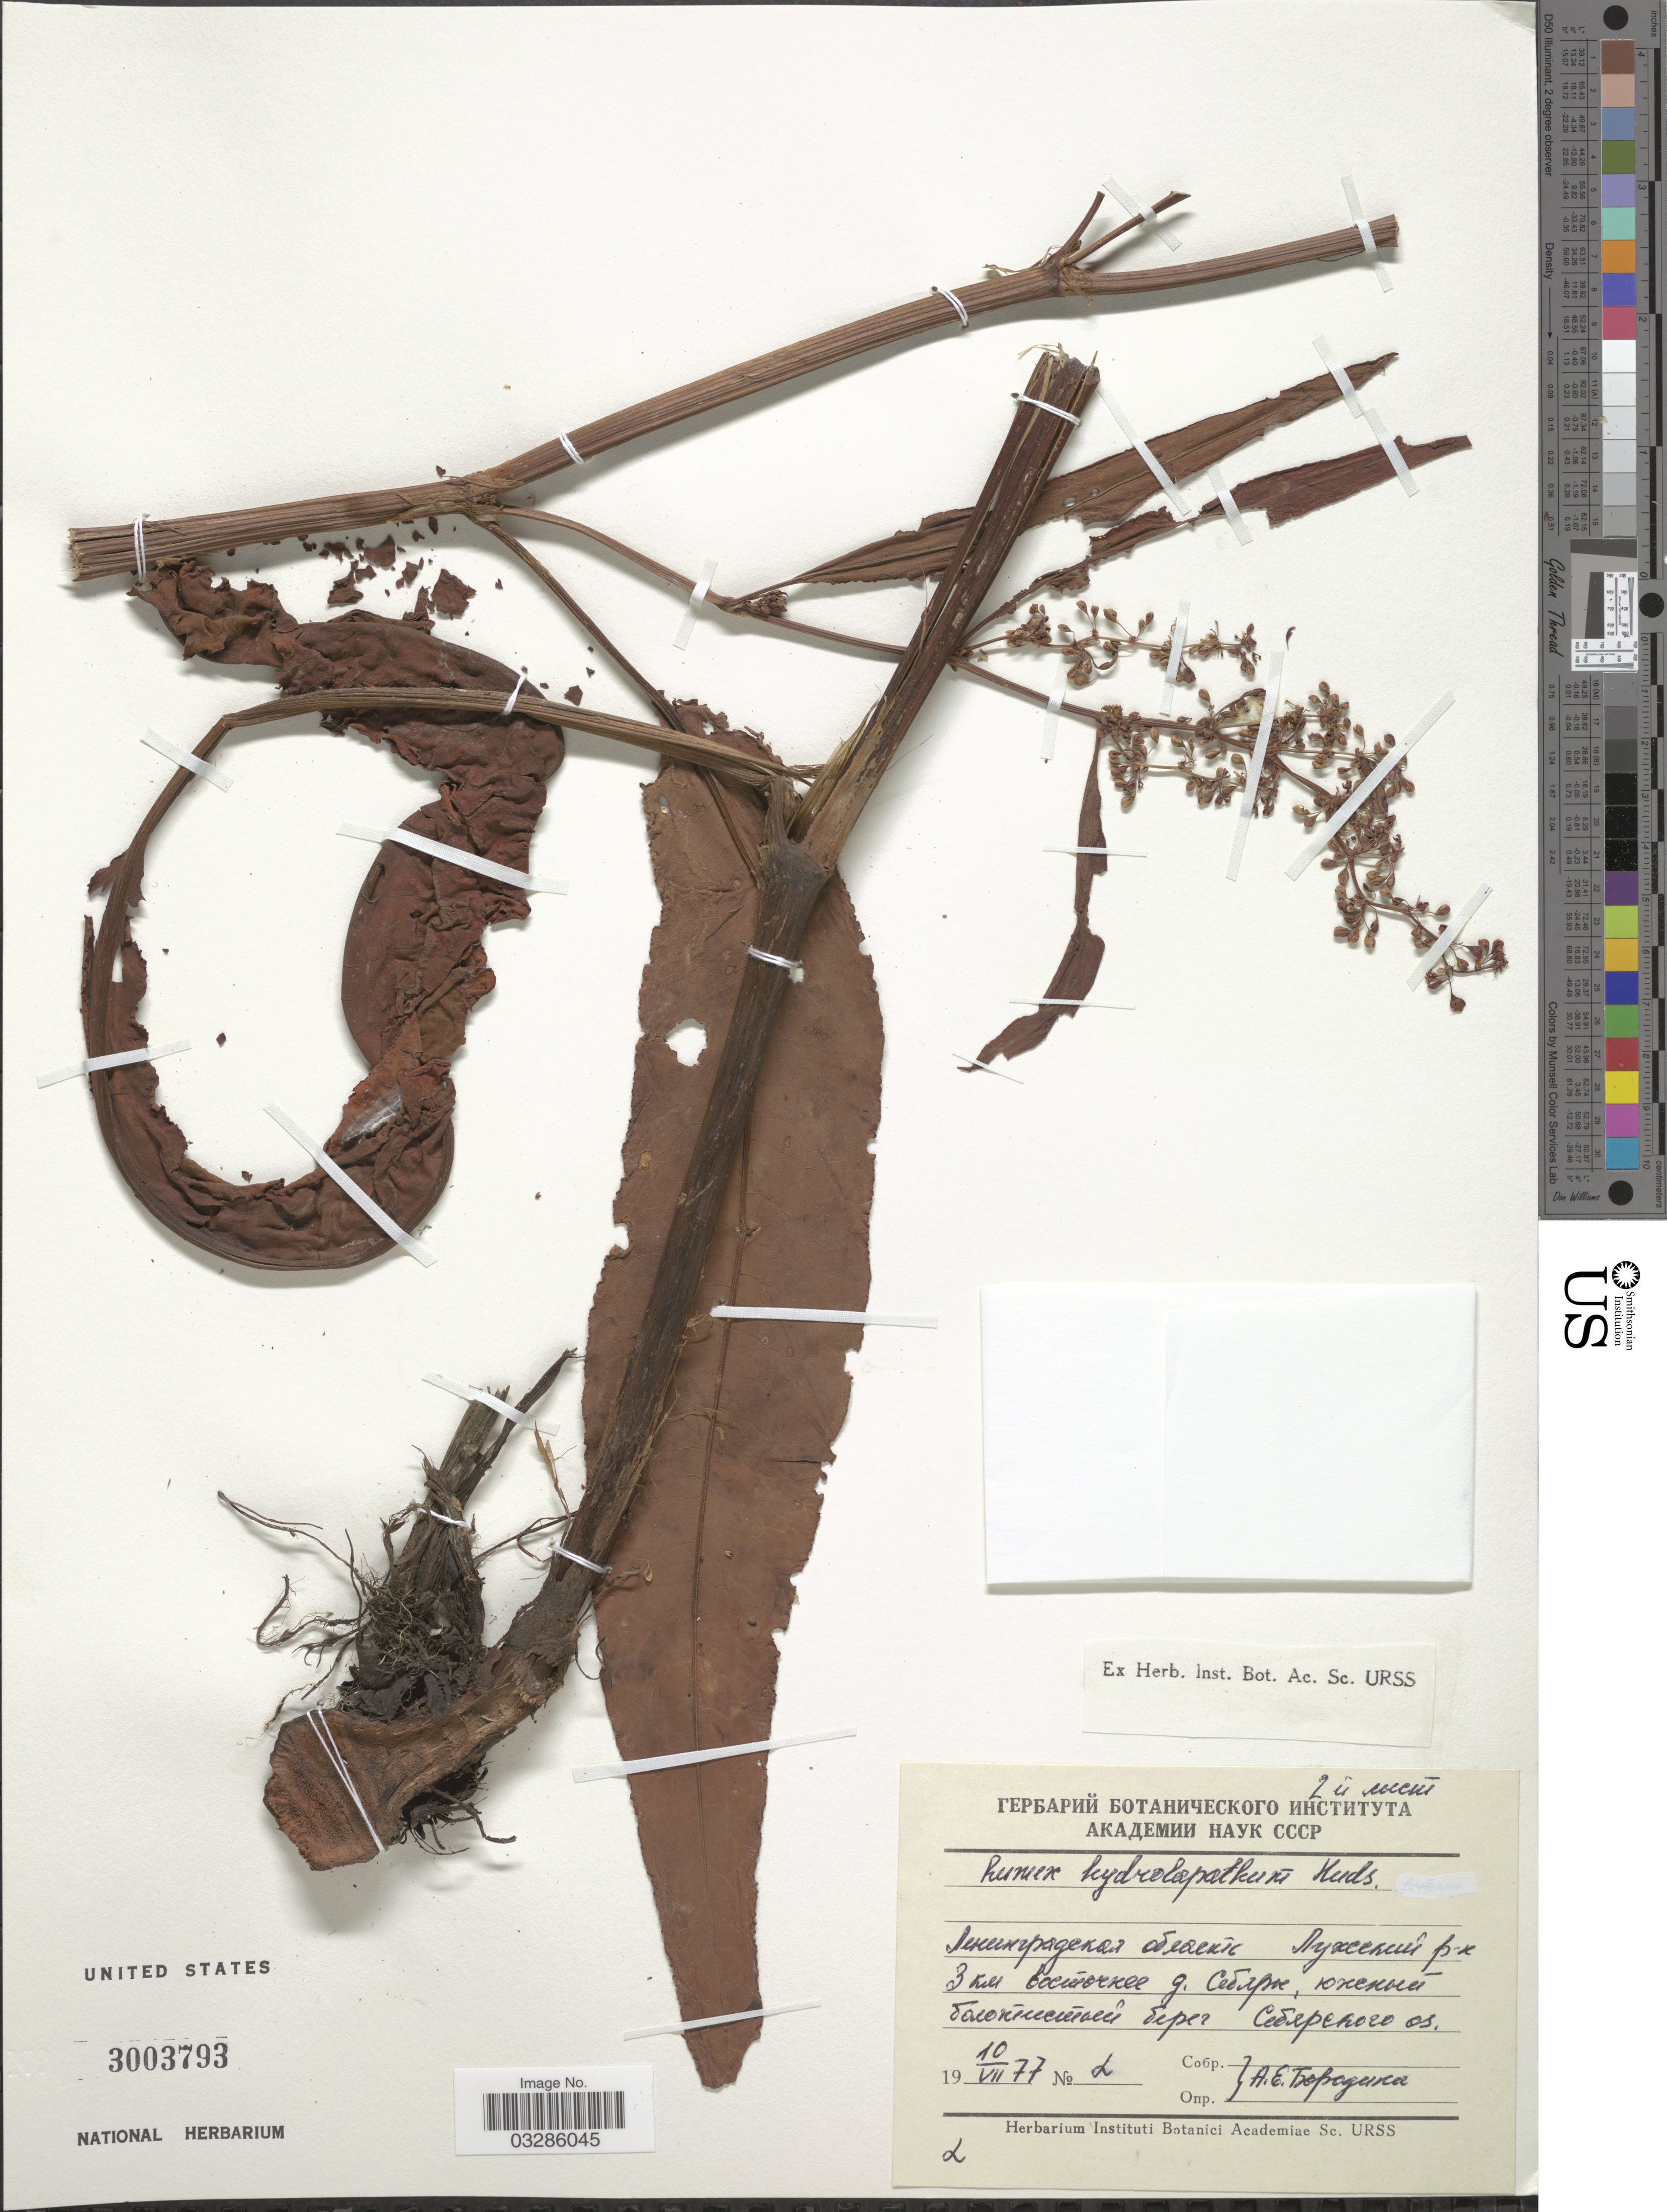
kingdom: Plantae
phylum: Tracheophyta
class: Magnoliopsida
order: Caryophyllales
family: Polygonaceae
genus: Rumex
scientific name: Rumex hydrolapathum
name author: Huds.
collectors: A. Borodina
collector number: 2*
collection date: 1977-07-10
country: Russian Federation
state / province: Leningrad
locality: Luzhskiy, 3 km E of village Sebyary, south shore of Lake Sebyarskoe.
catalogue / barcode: US 3003793